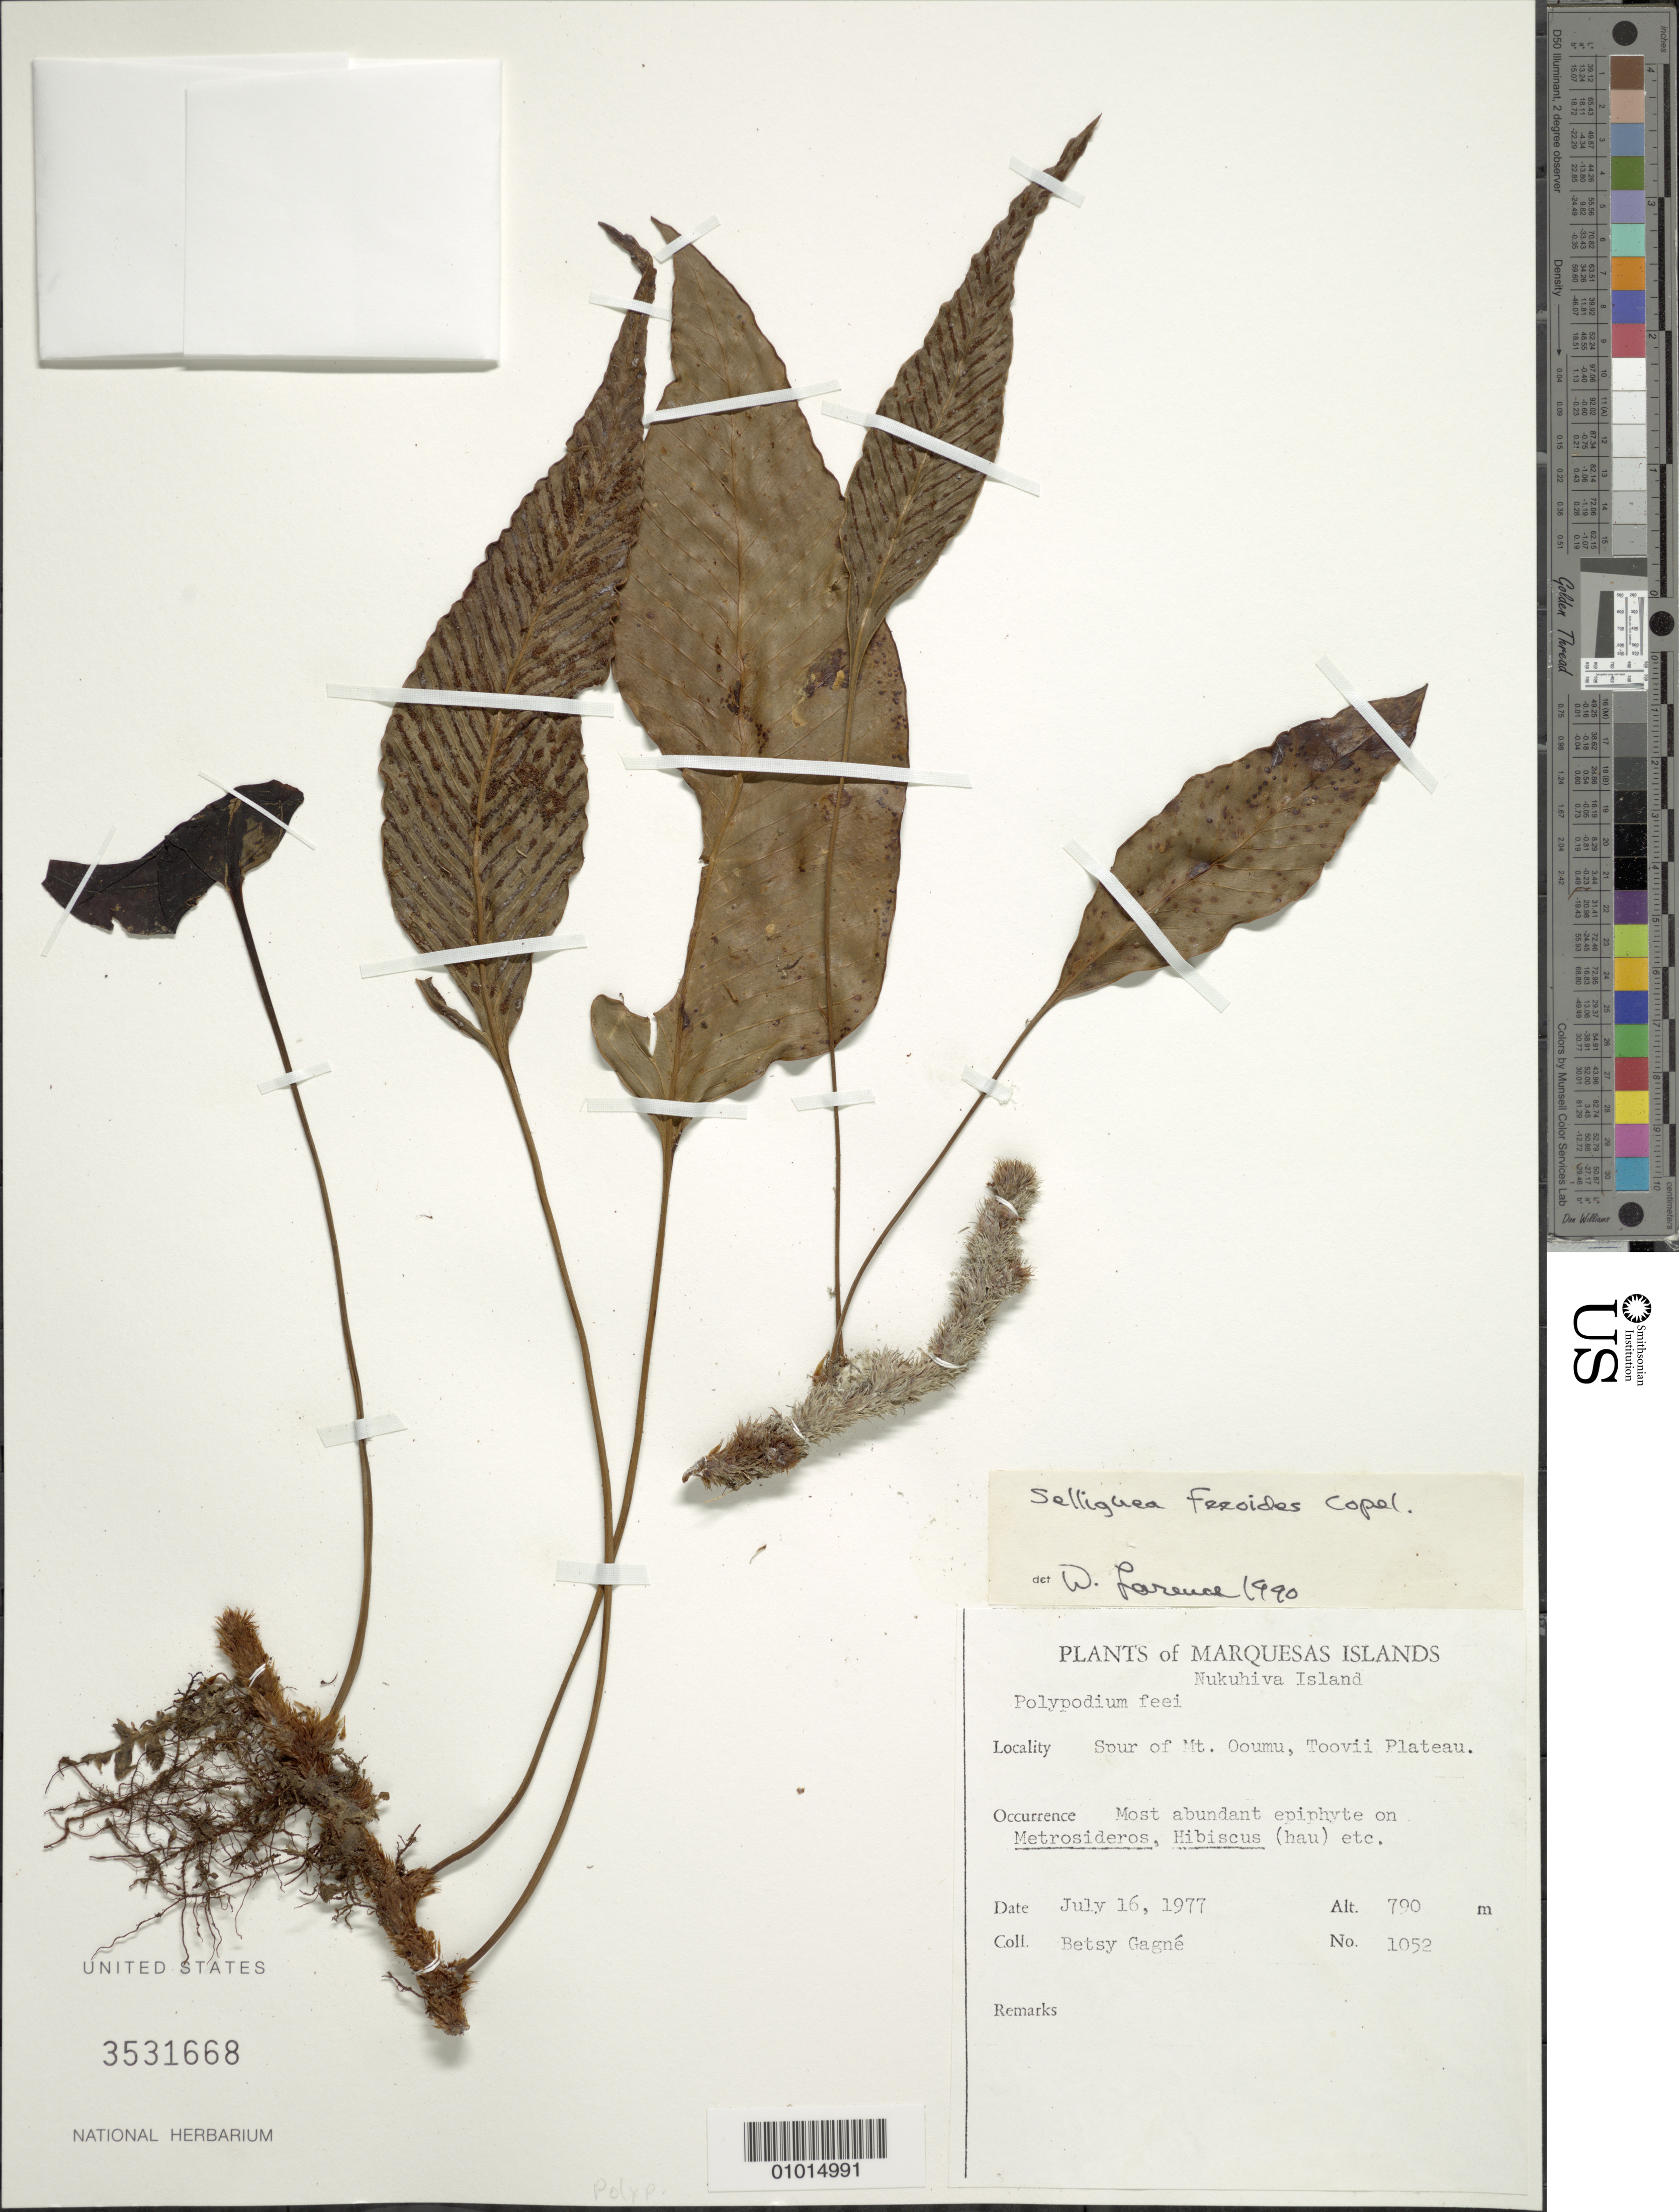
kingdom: Plantae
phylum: Tracheophyta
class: Polypodiopsida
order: Polypodiales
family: Polypodiaceae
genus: Selliguea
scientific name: Selliguea feeoides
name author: Copel.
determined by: Lorence, David H., (PTBG), National Tropical Botanical Garden (UNITED STATES)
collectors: B. H. Gagné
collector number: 1052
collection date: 1977-07-16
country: French Polynesia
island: Nuku Hiva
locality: Spur of Mt. Ooumu, Toovii Plateau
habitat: Most abundant epiphyte on Metrosideros, Hibiscus (hau) etc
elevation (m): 790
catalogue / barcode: US 3531668